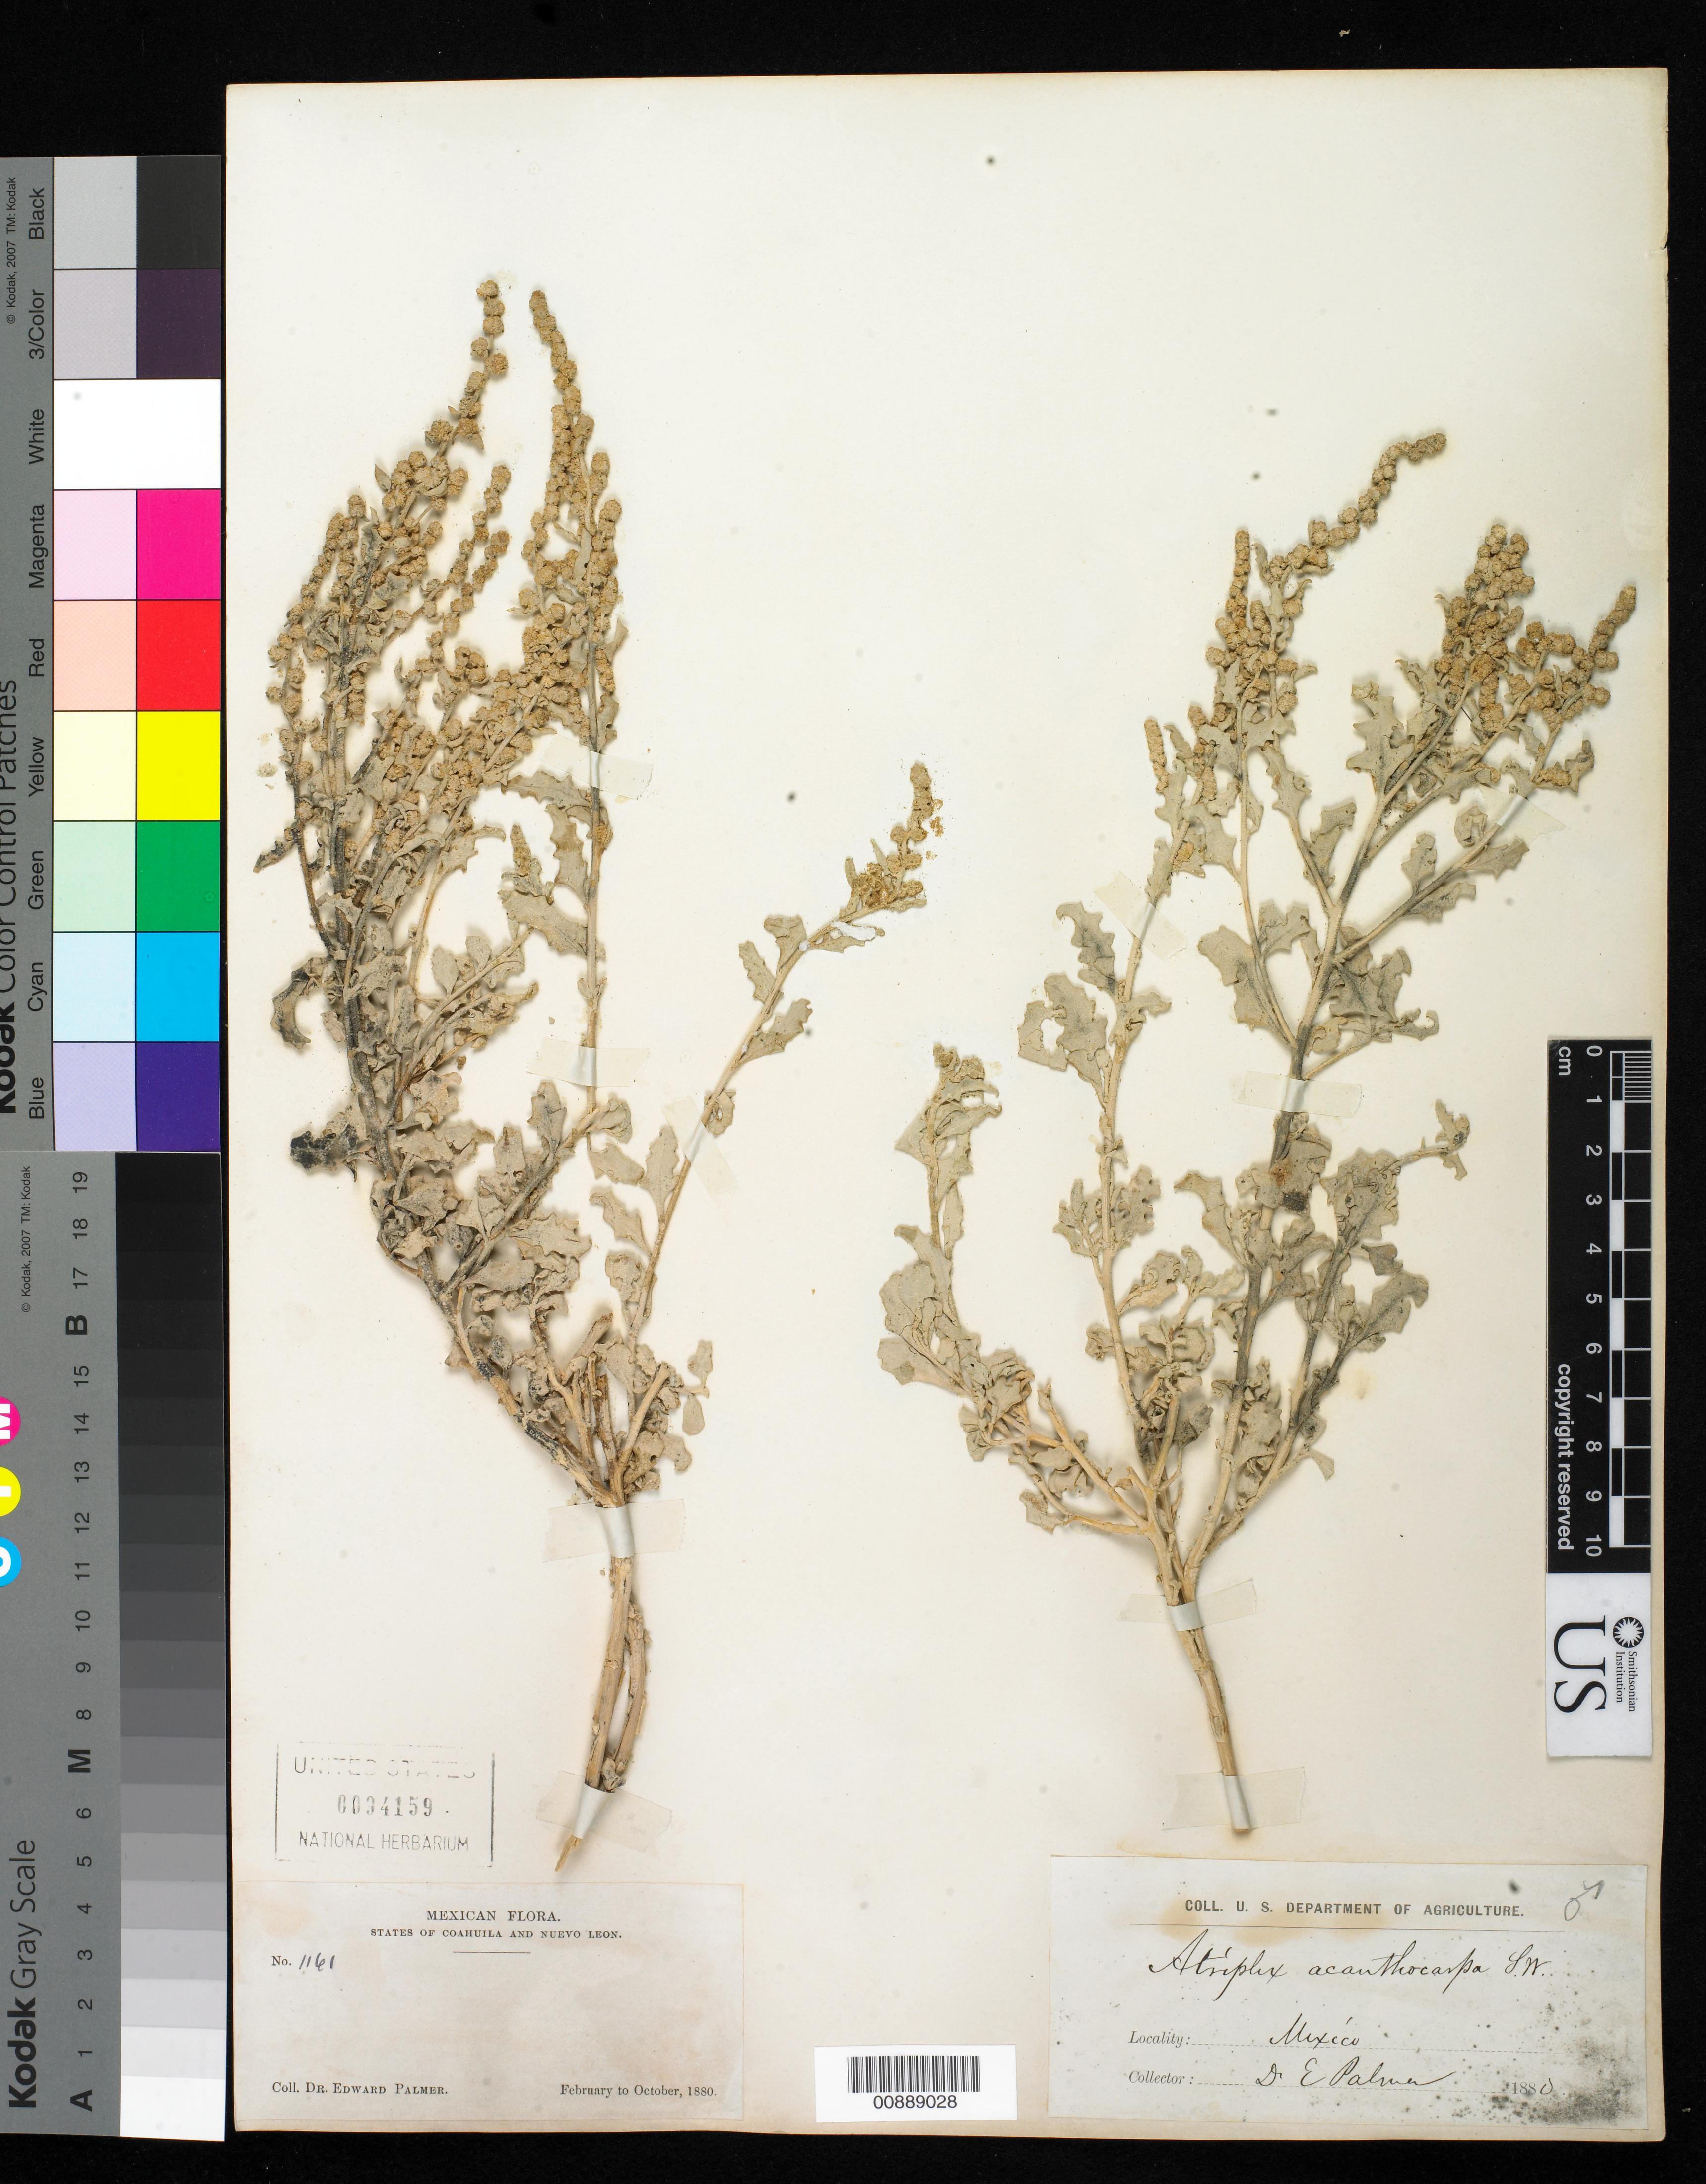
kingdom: Plantae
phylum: Tracheophyta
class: Magnoliopsida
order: Caryophyllales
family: Amaranthaceae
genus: Atriplex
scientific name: Atriplex acanthocarpa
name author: (Torr.) S. Watson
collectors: E. Palmer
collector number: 1161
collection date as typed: Feb 1880 to -- Oct 1880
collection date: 1880-02/1880-10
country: Mexico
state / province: Coahuila / Nuevo León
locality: States of Coahuila and Nuevo León.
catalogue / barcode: US 94159